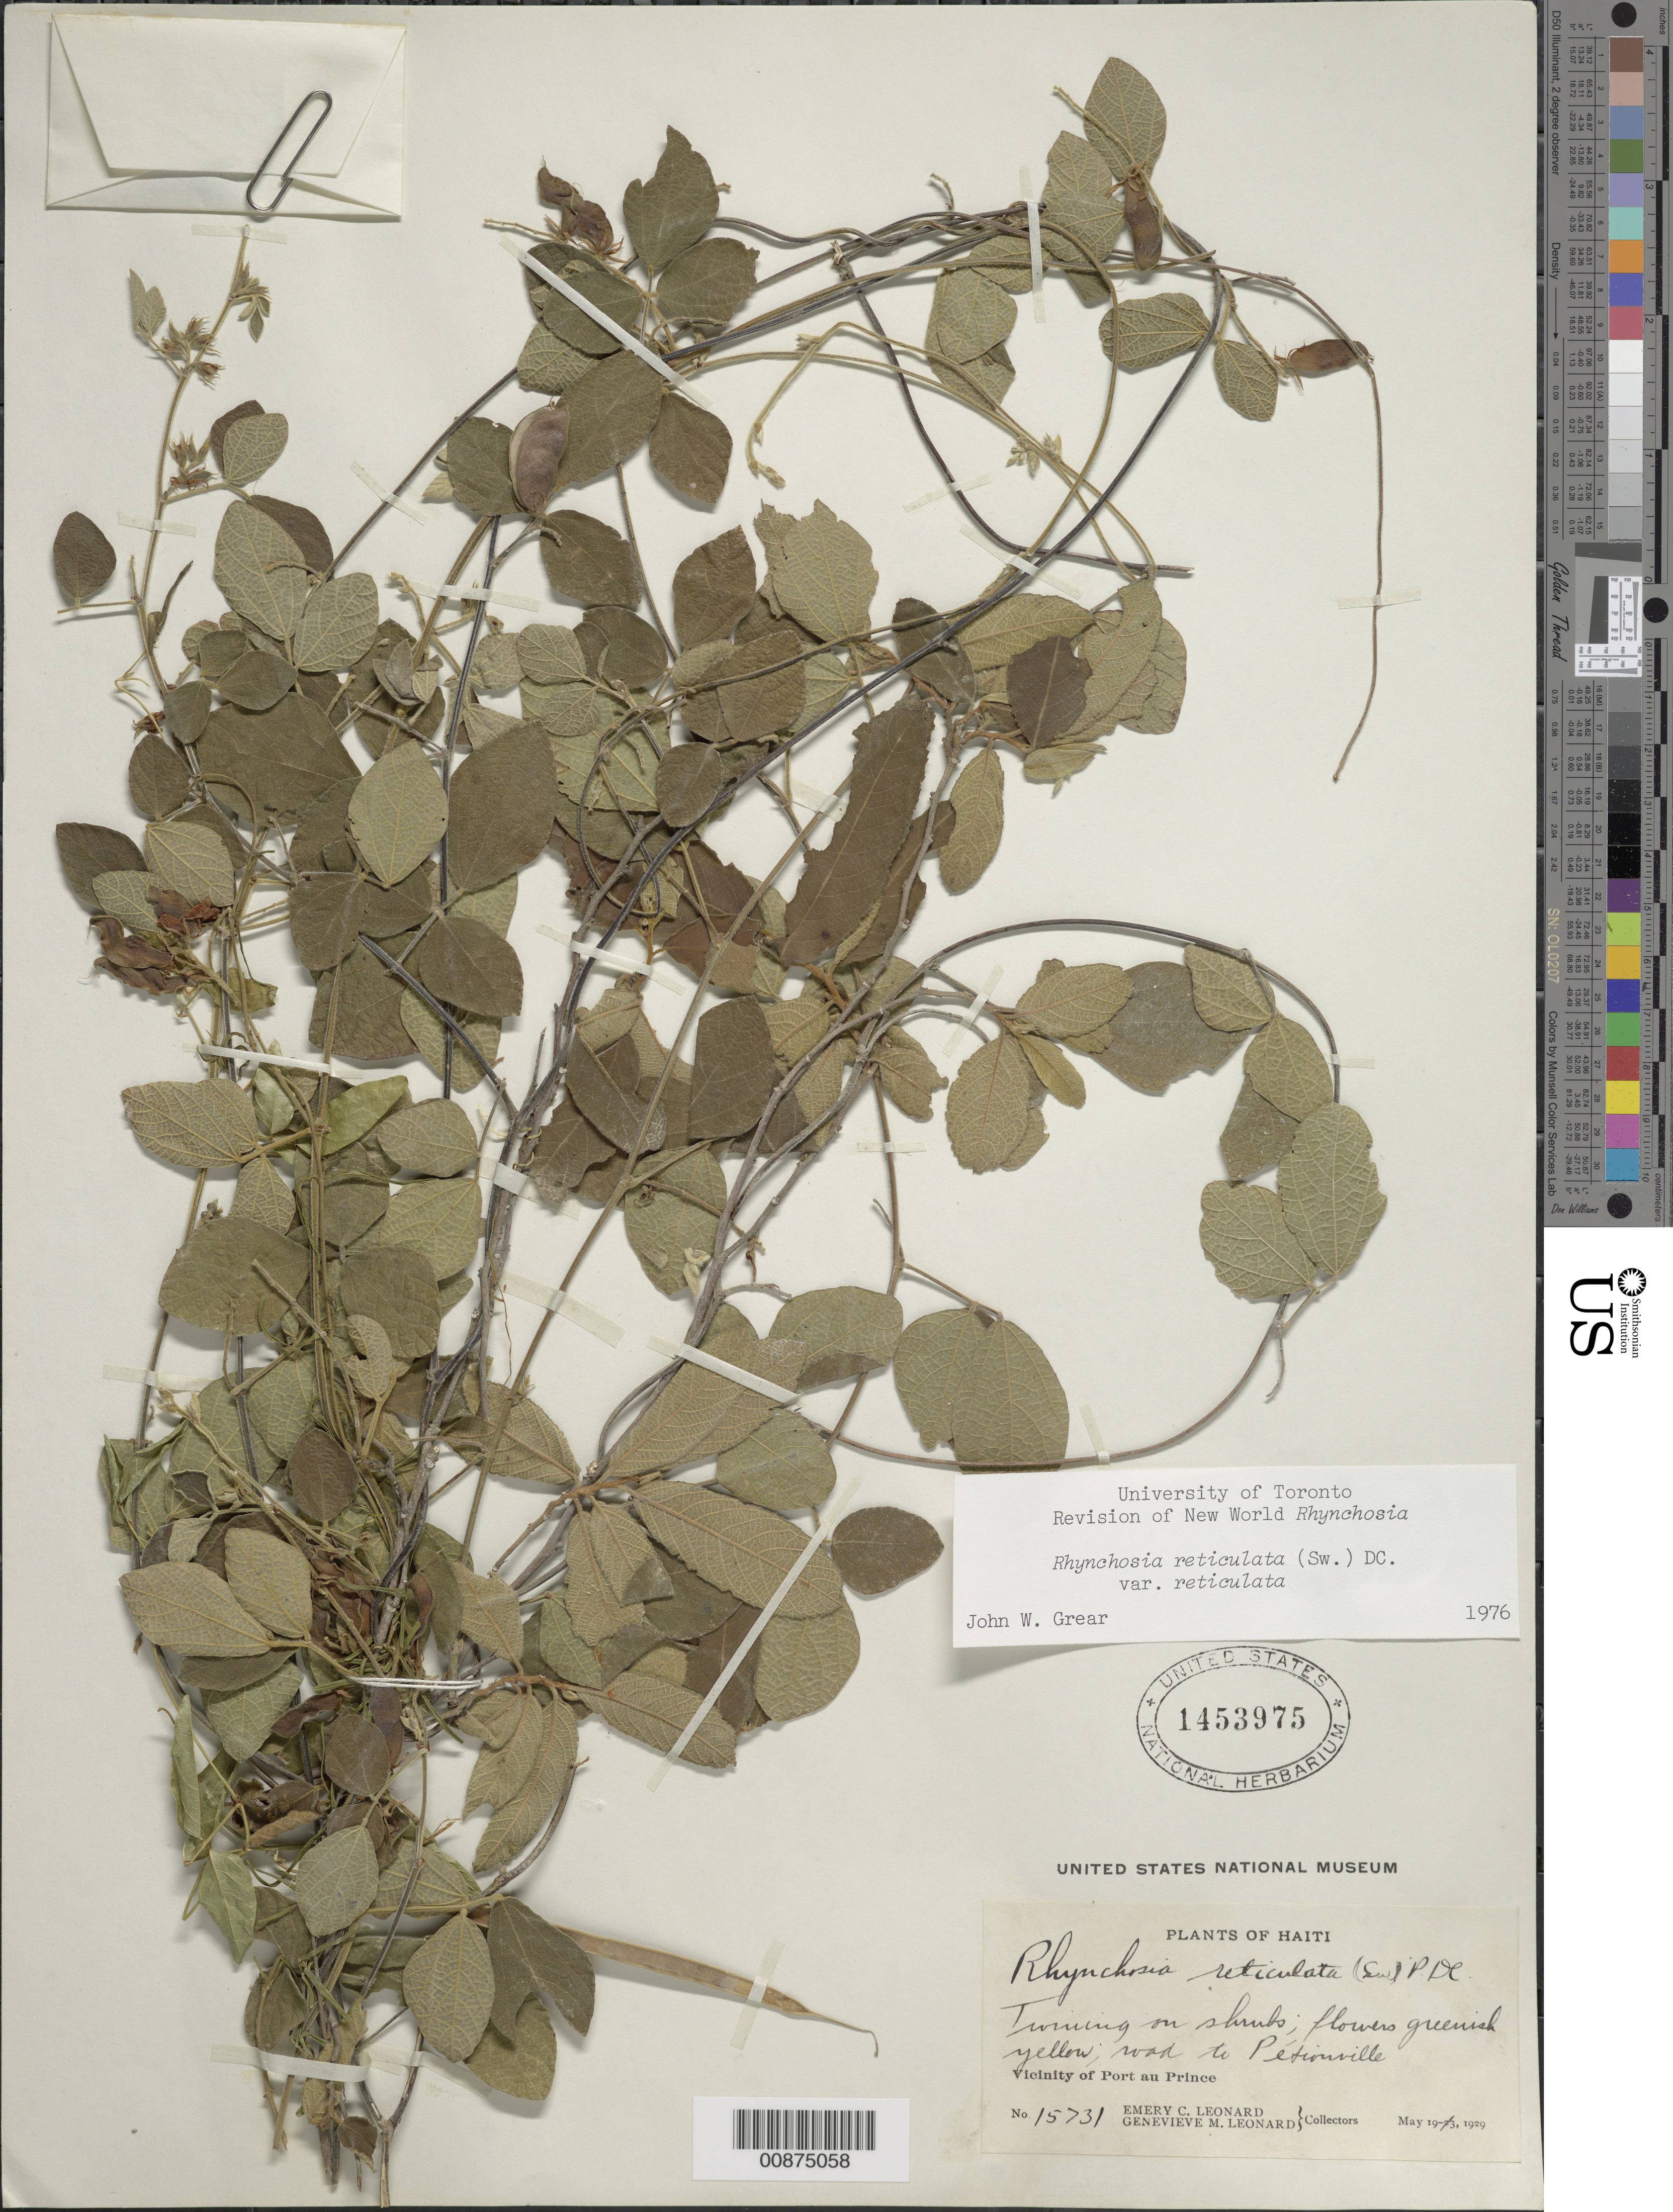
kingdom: Plantae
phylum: Tracheophyta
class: Magnoliopsida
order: Fabales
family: Fabaceae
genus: Rhynchosia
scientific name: Rhynchosia reticulata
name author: (Sw.) DC.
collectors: E. C. Leonard & G. M. Leonard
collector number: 15731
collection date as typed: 19 May 1929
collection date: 1929-05-19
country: Haiti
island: Hispaniola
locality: Vicinity of Port au Prince. Road to Pétionville.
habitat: Twining on shrubs.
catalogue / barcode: US 1453975